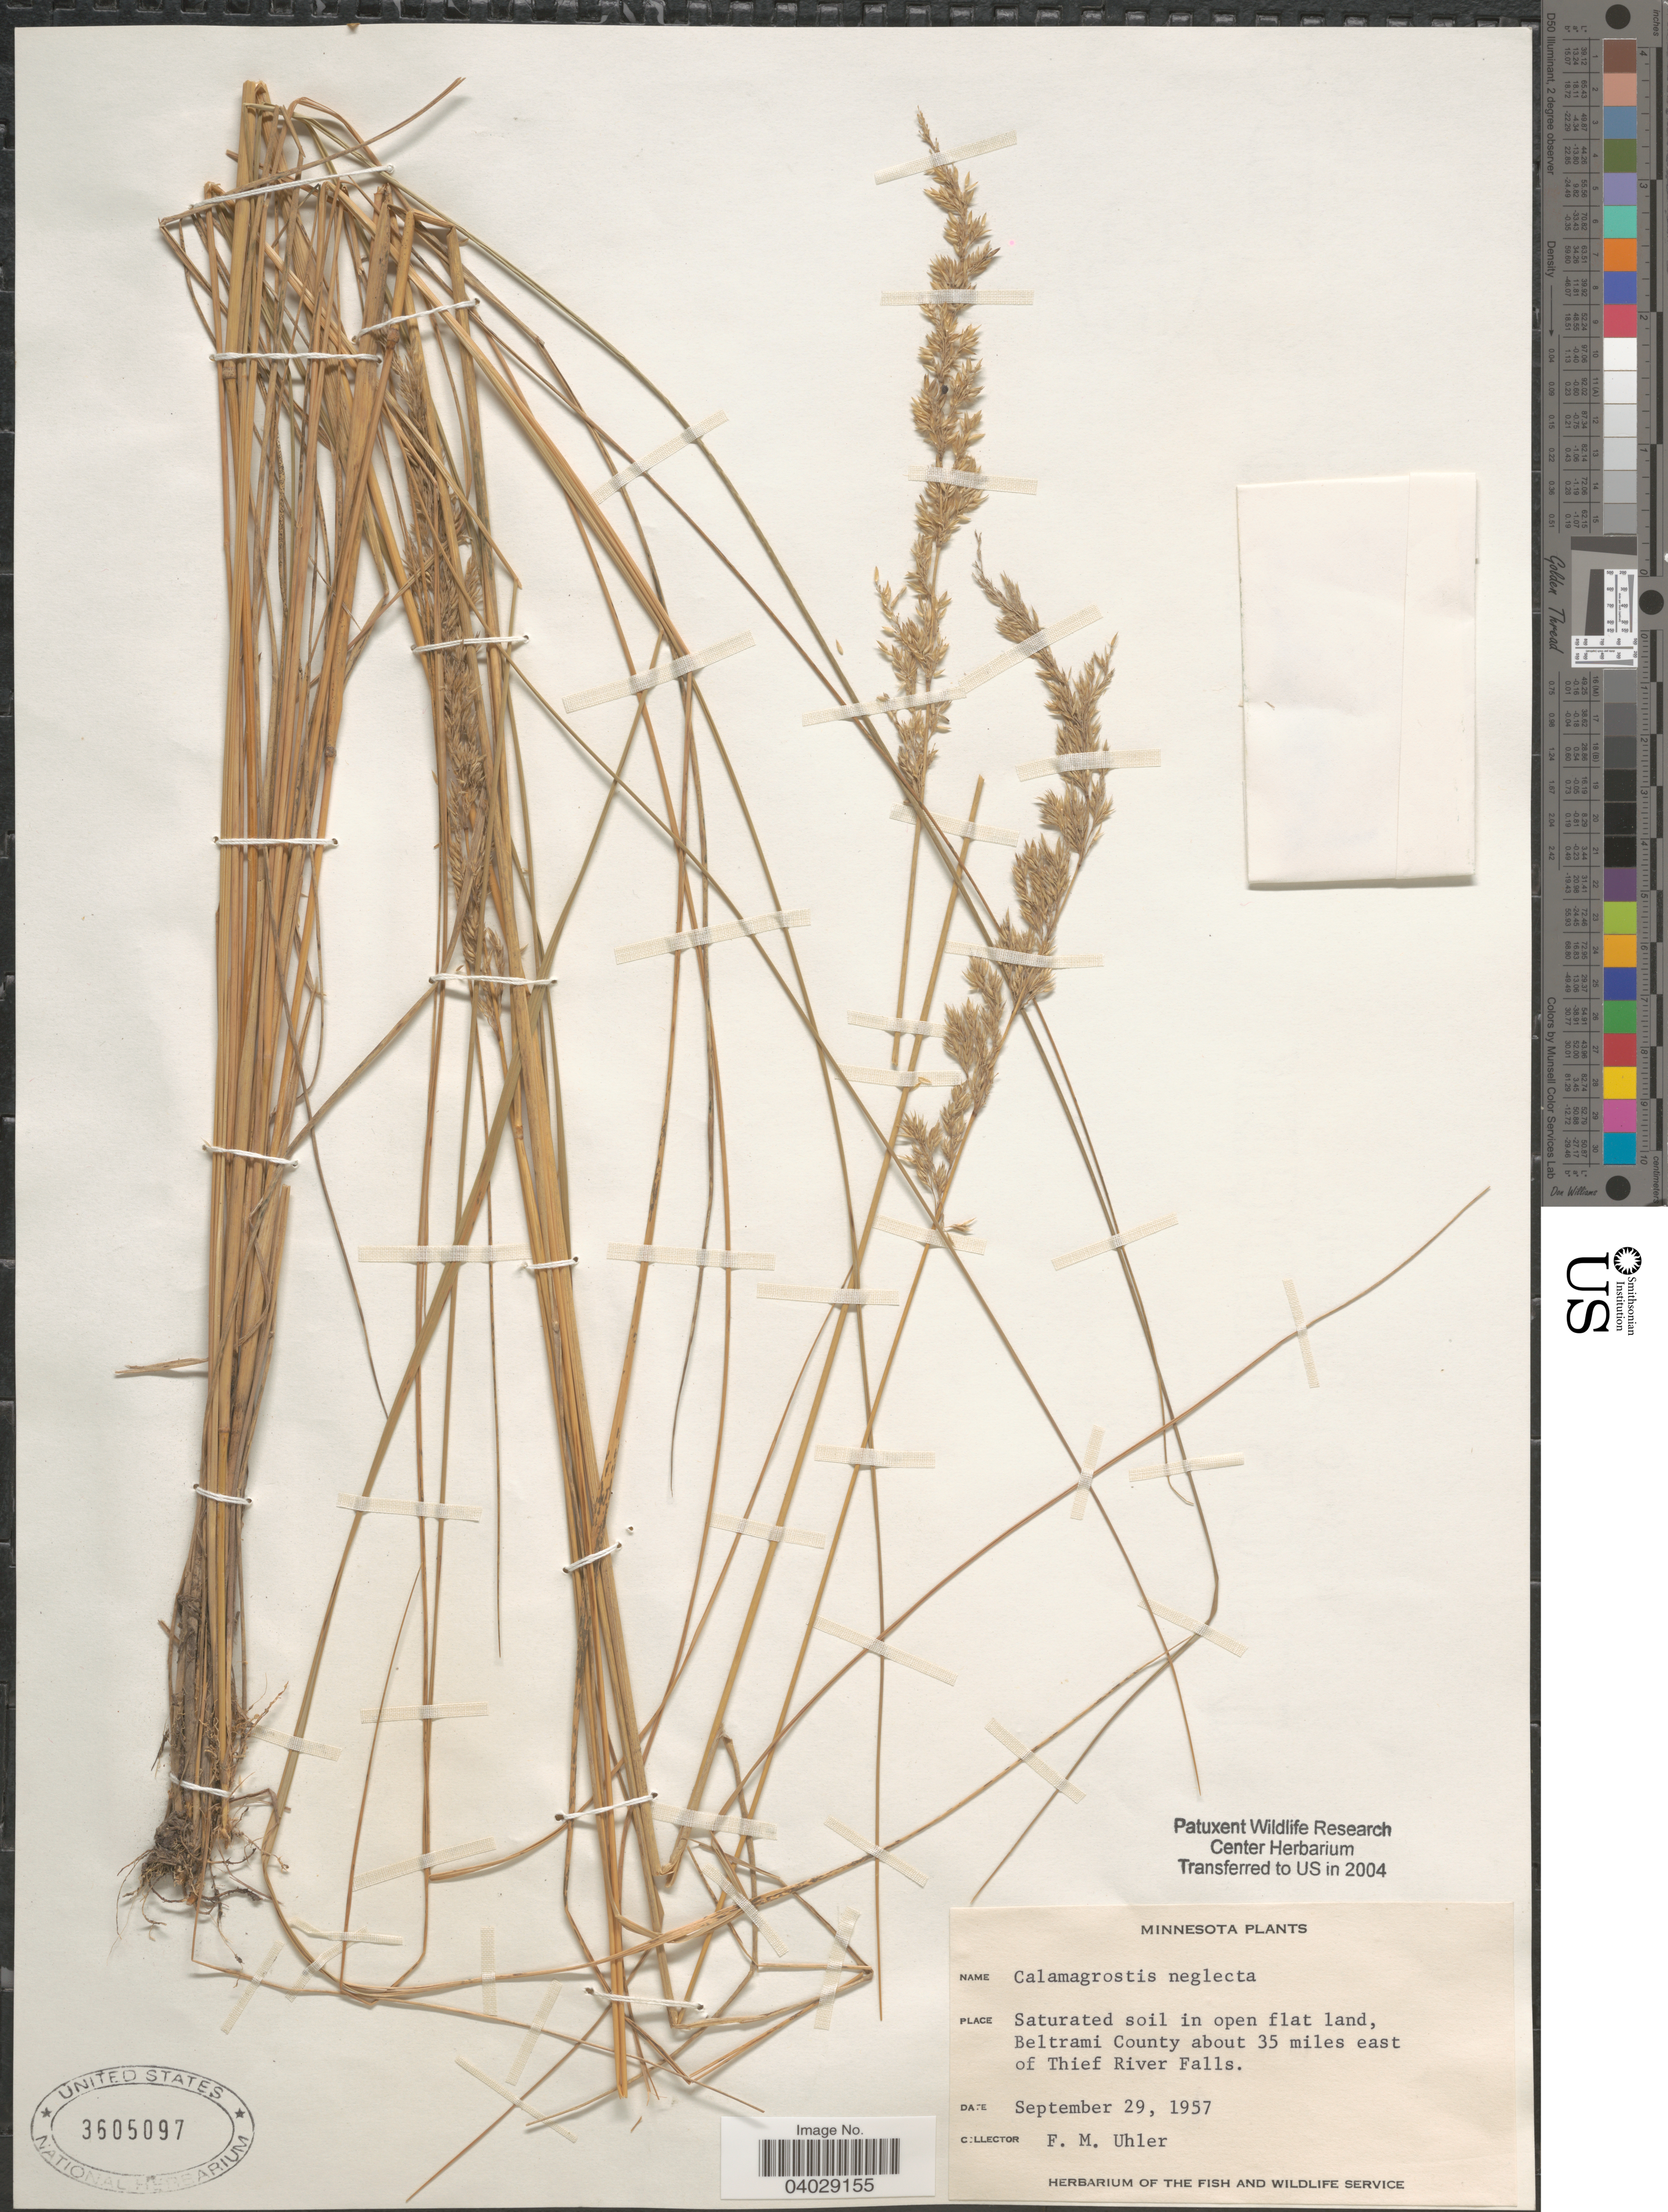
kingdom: Plantae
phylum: Tracheophyta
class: Liliopsida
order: Poales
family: Poaceae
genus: Calamagrostis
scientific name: Calamagrostis neglecta (Ehrh.) Gaertner et al.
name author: (Ehrhart) G. Gaertn. et al.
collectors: F. M. Uhler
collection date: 1957-09-29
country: United States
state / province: Minnesota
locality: Beltrami County about 35 miles east of Thief River Falls.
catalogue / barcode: US 3605097